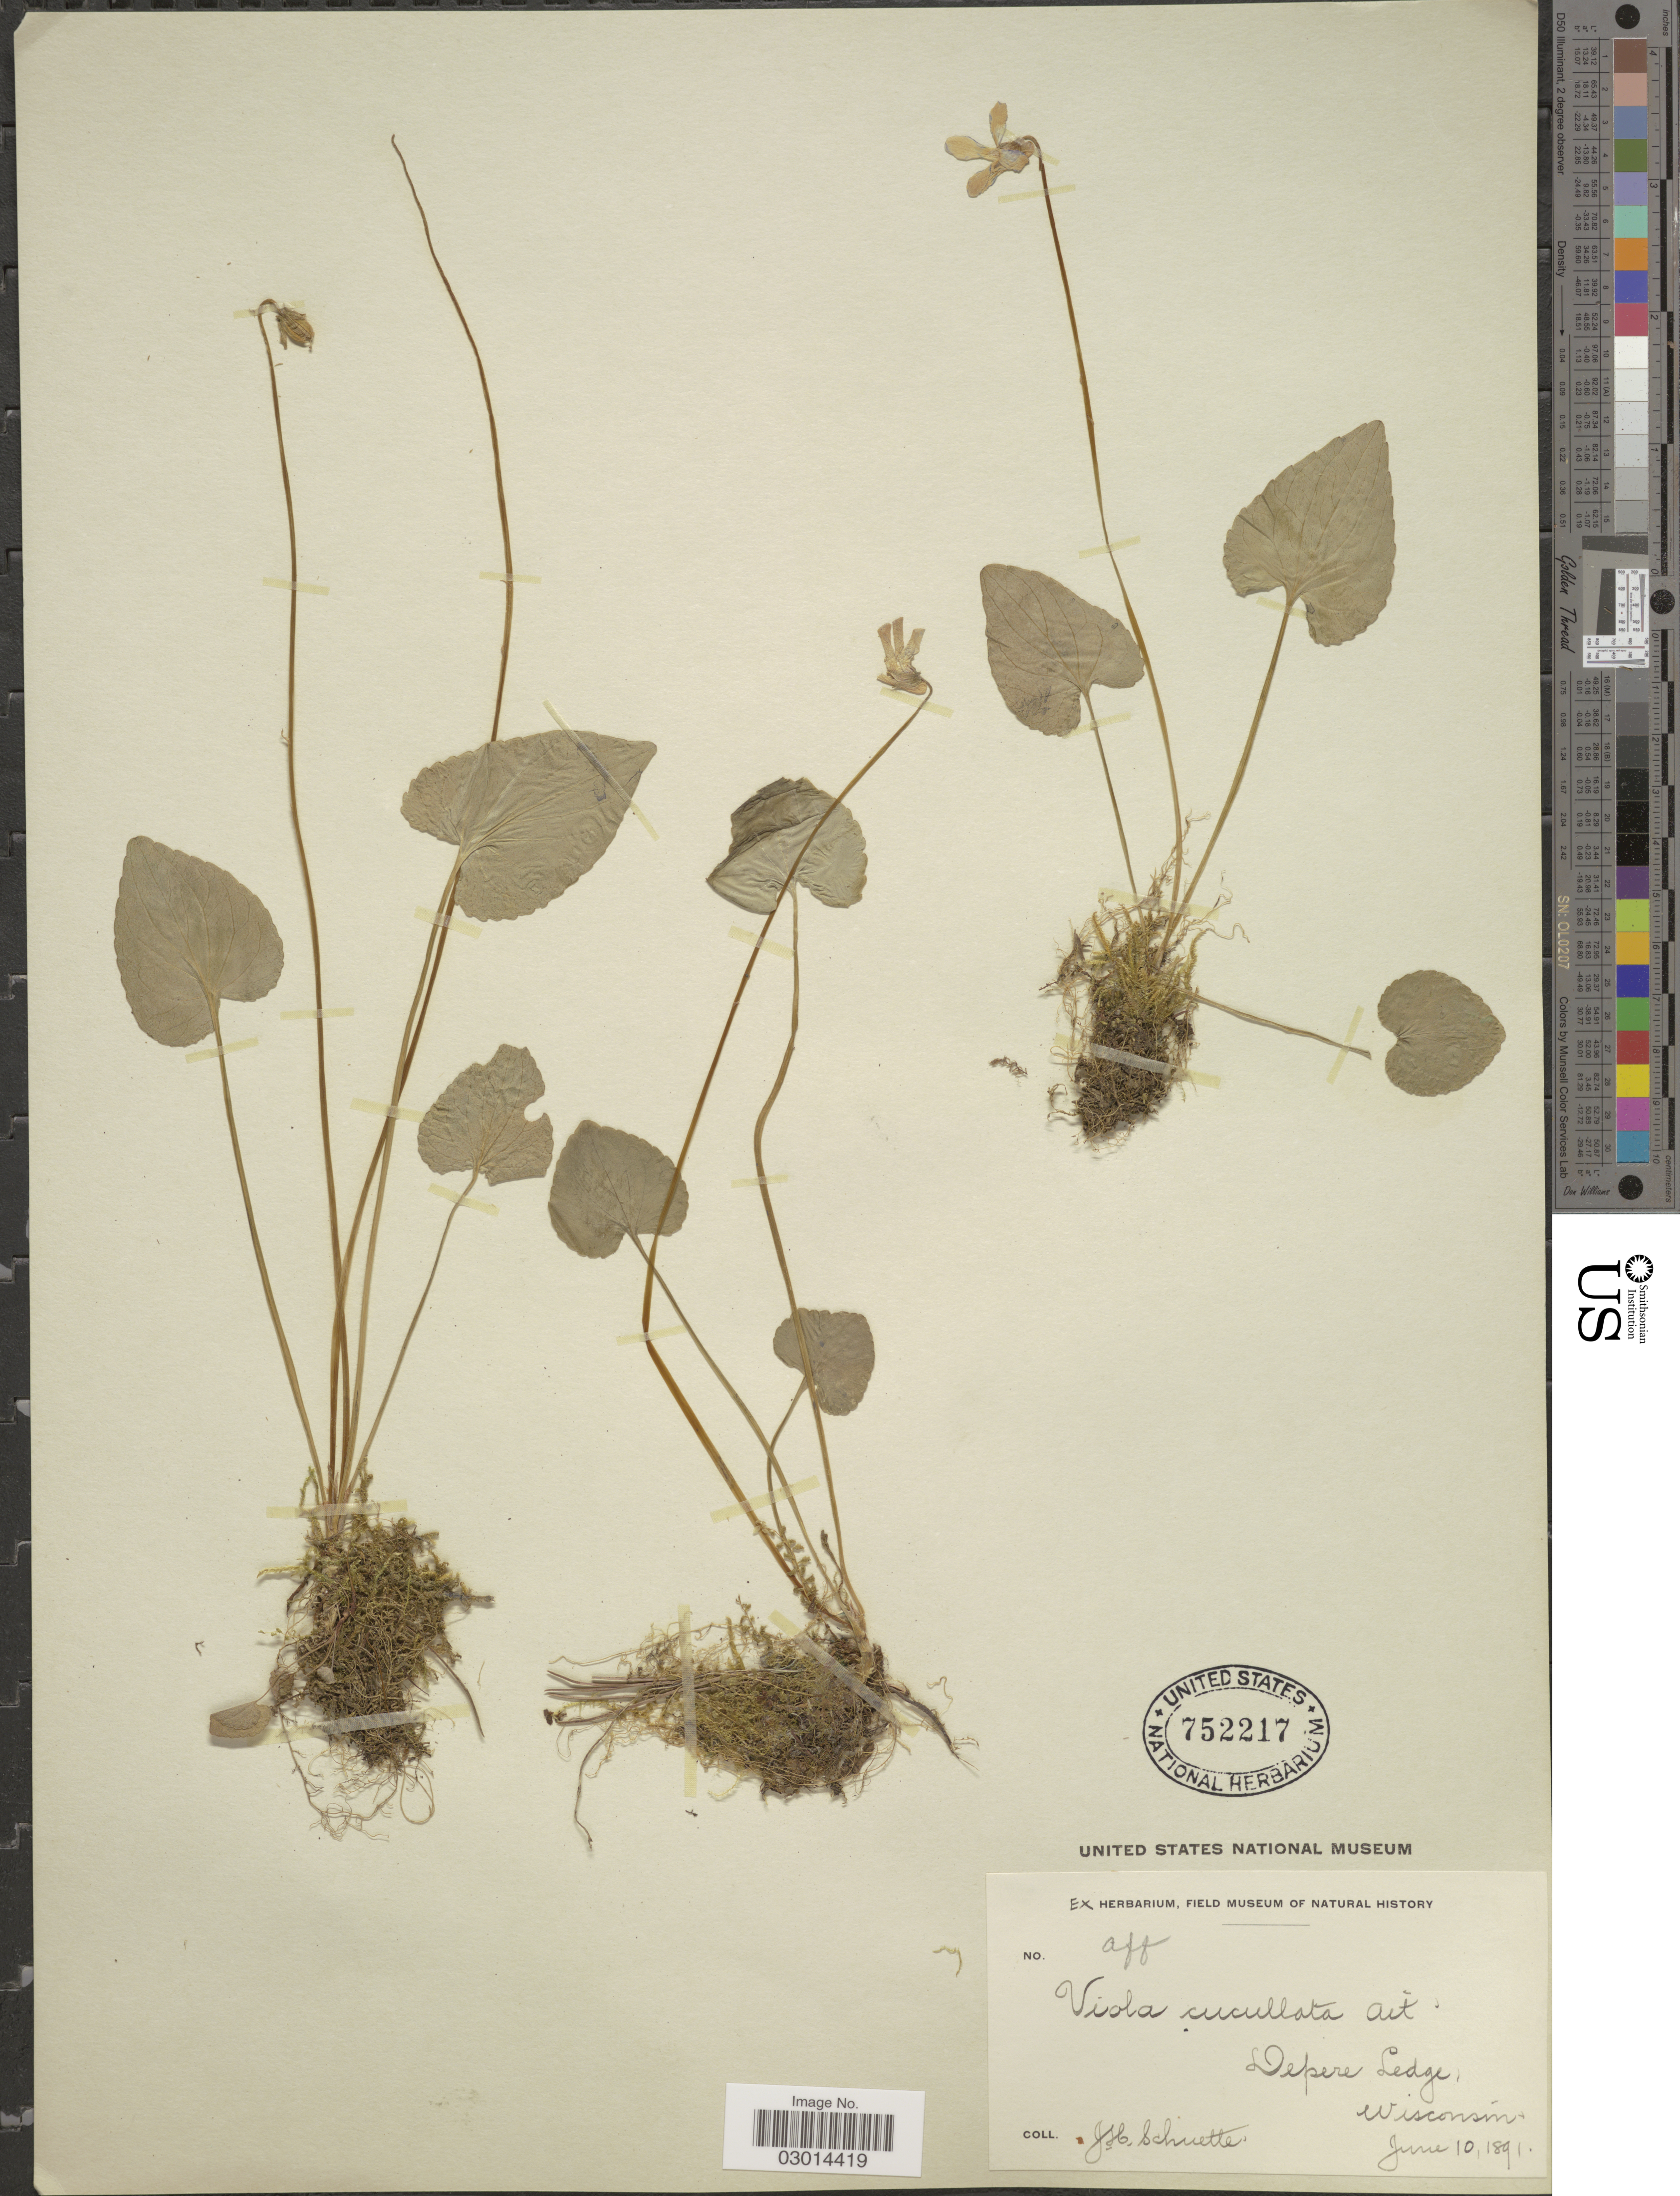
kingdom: Plantae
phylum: Tracheophyta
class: Magnoliopsida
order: Malpighiales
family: Violaceae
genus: Viola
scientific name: Viola cucullata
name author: Aiton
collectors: J. Schnette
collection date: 1891-06-10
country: United States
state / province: Wisconsin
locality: Depere Ledge.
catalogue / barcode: US 752217